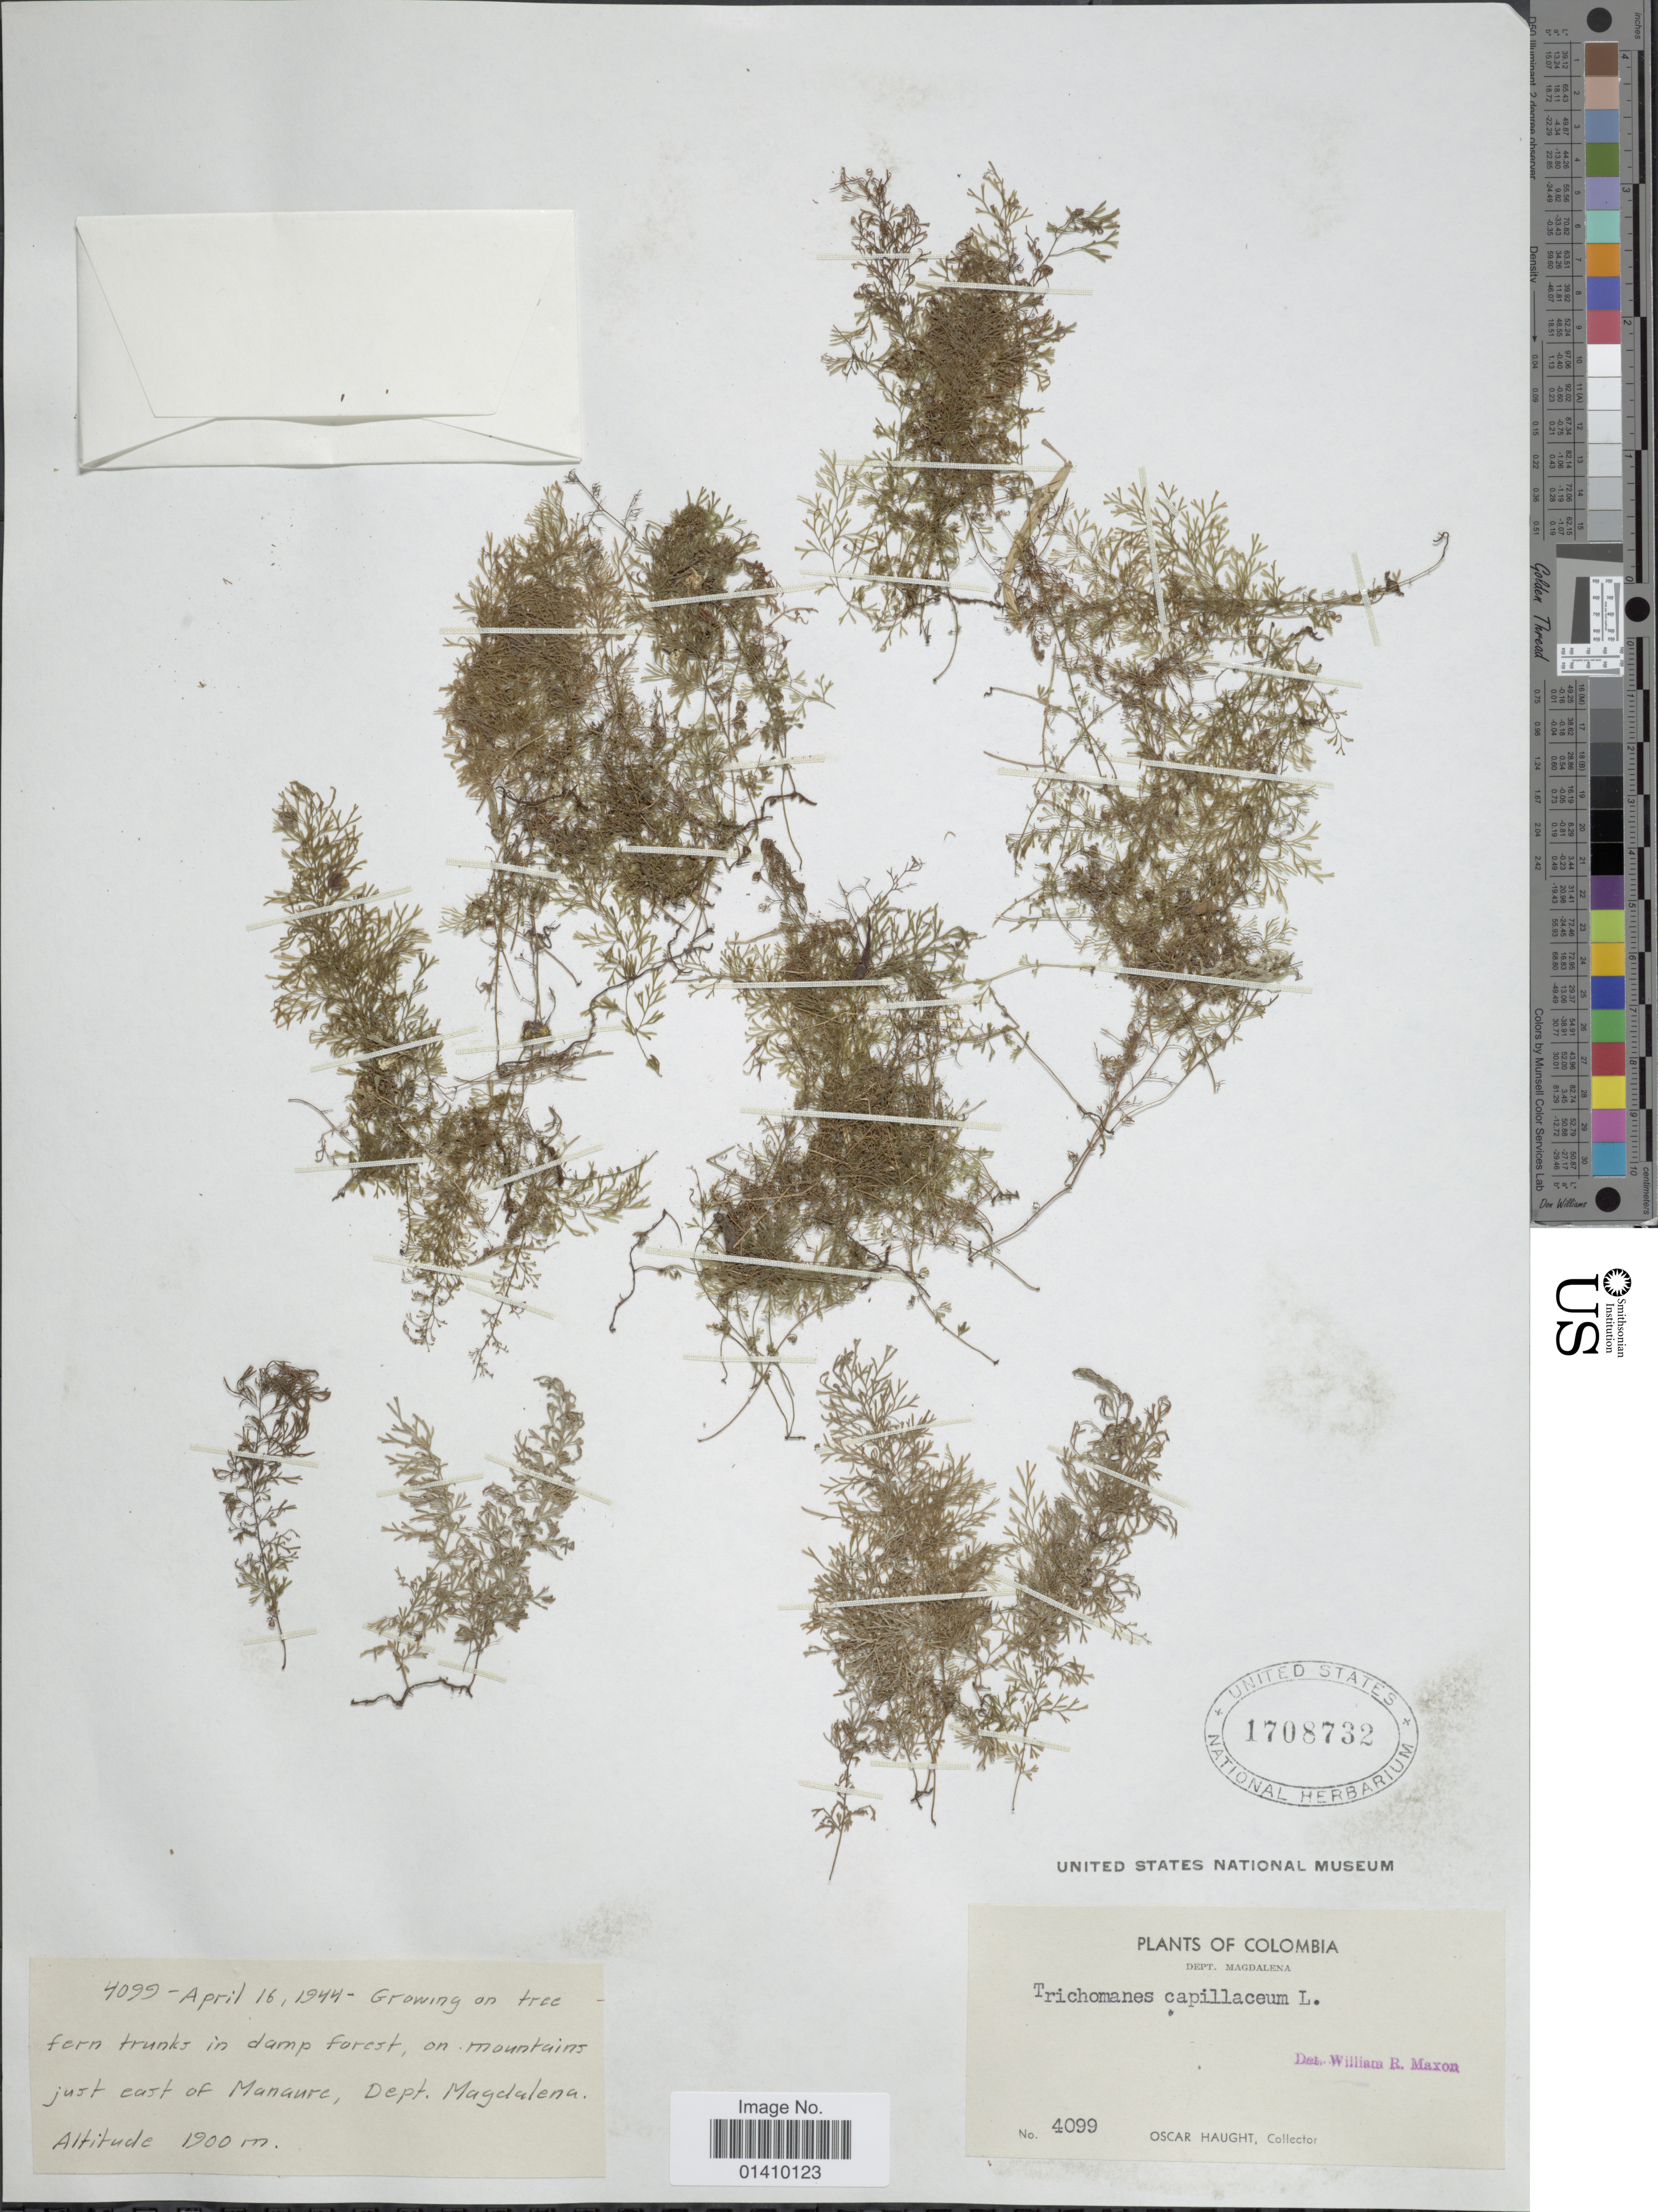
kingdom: Plantae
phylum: Tracheophyta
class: Polypodiopsida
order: Hymenophyllales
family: Hymenophyllaceae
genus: Polyphlebium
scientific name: Polyphlebium capillaceum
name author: (L.) Ebihara & Dubuisson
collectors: O. L. Haught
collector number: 4099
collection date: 1944-04-16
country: Colombia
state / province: Magdalena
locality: East of Manaure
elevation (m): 1900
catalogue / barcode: US 1708732